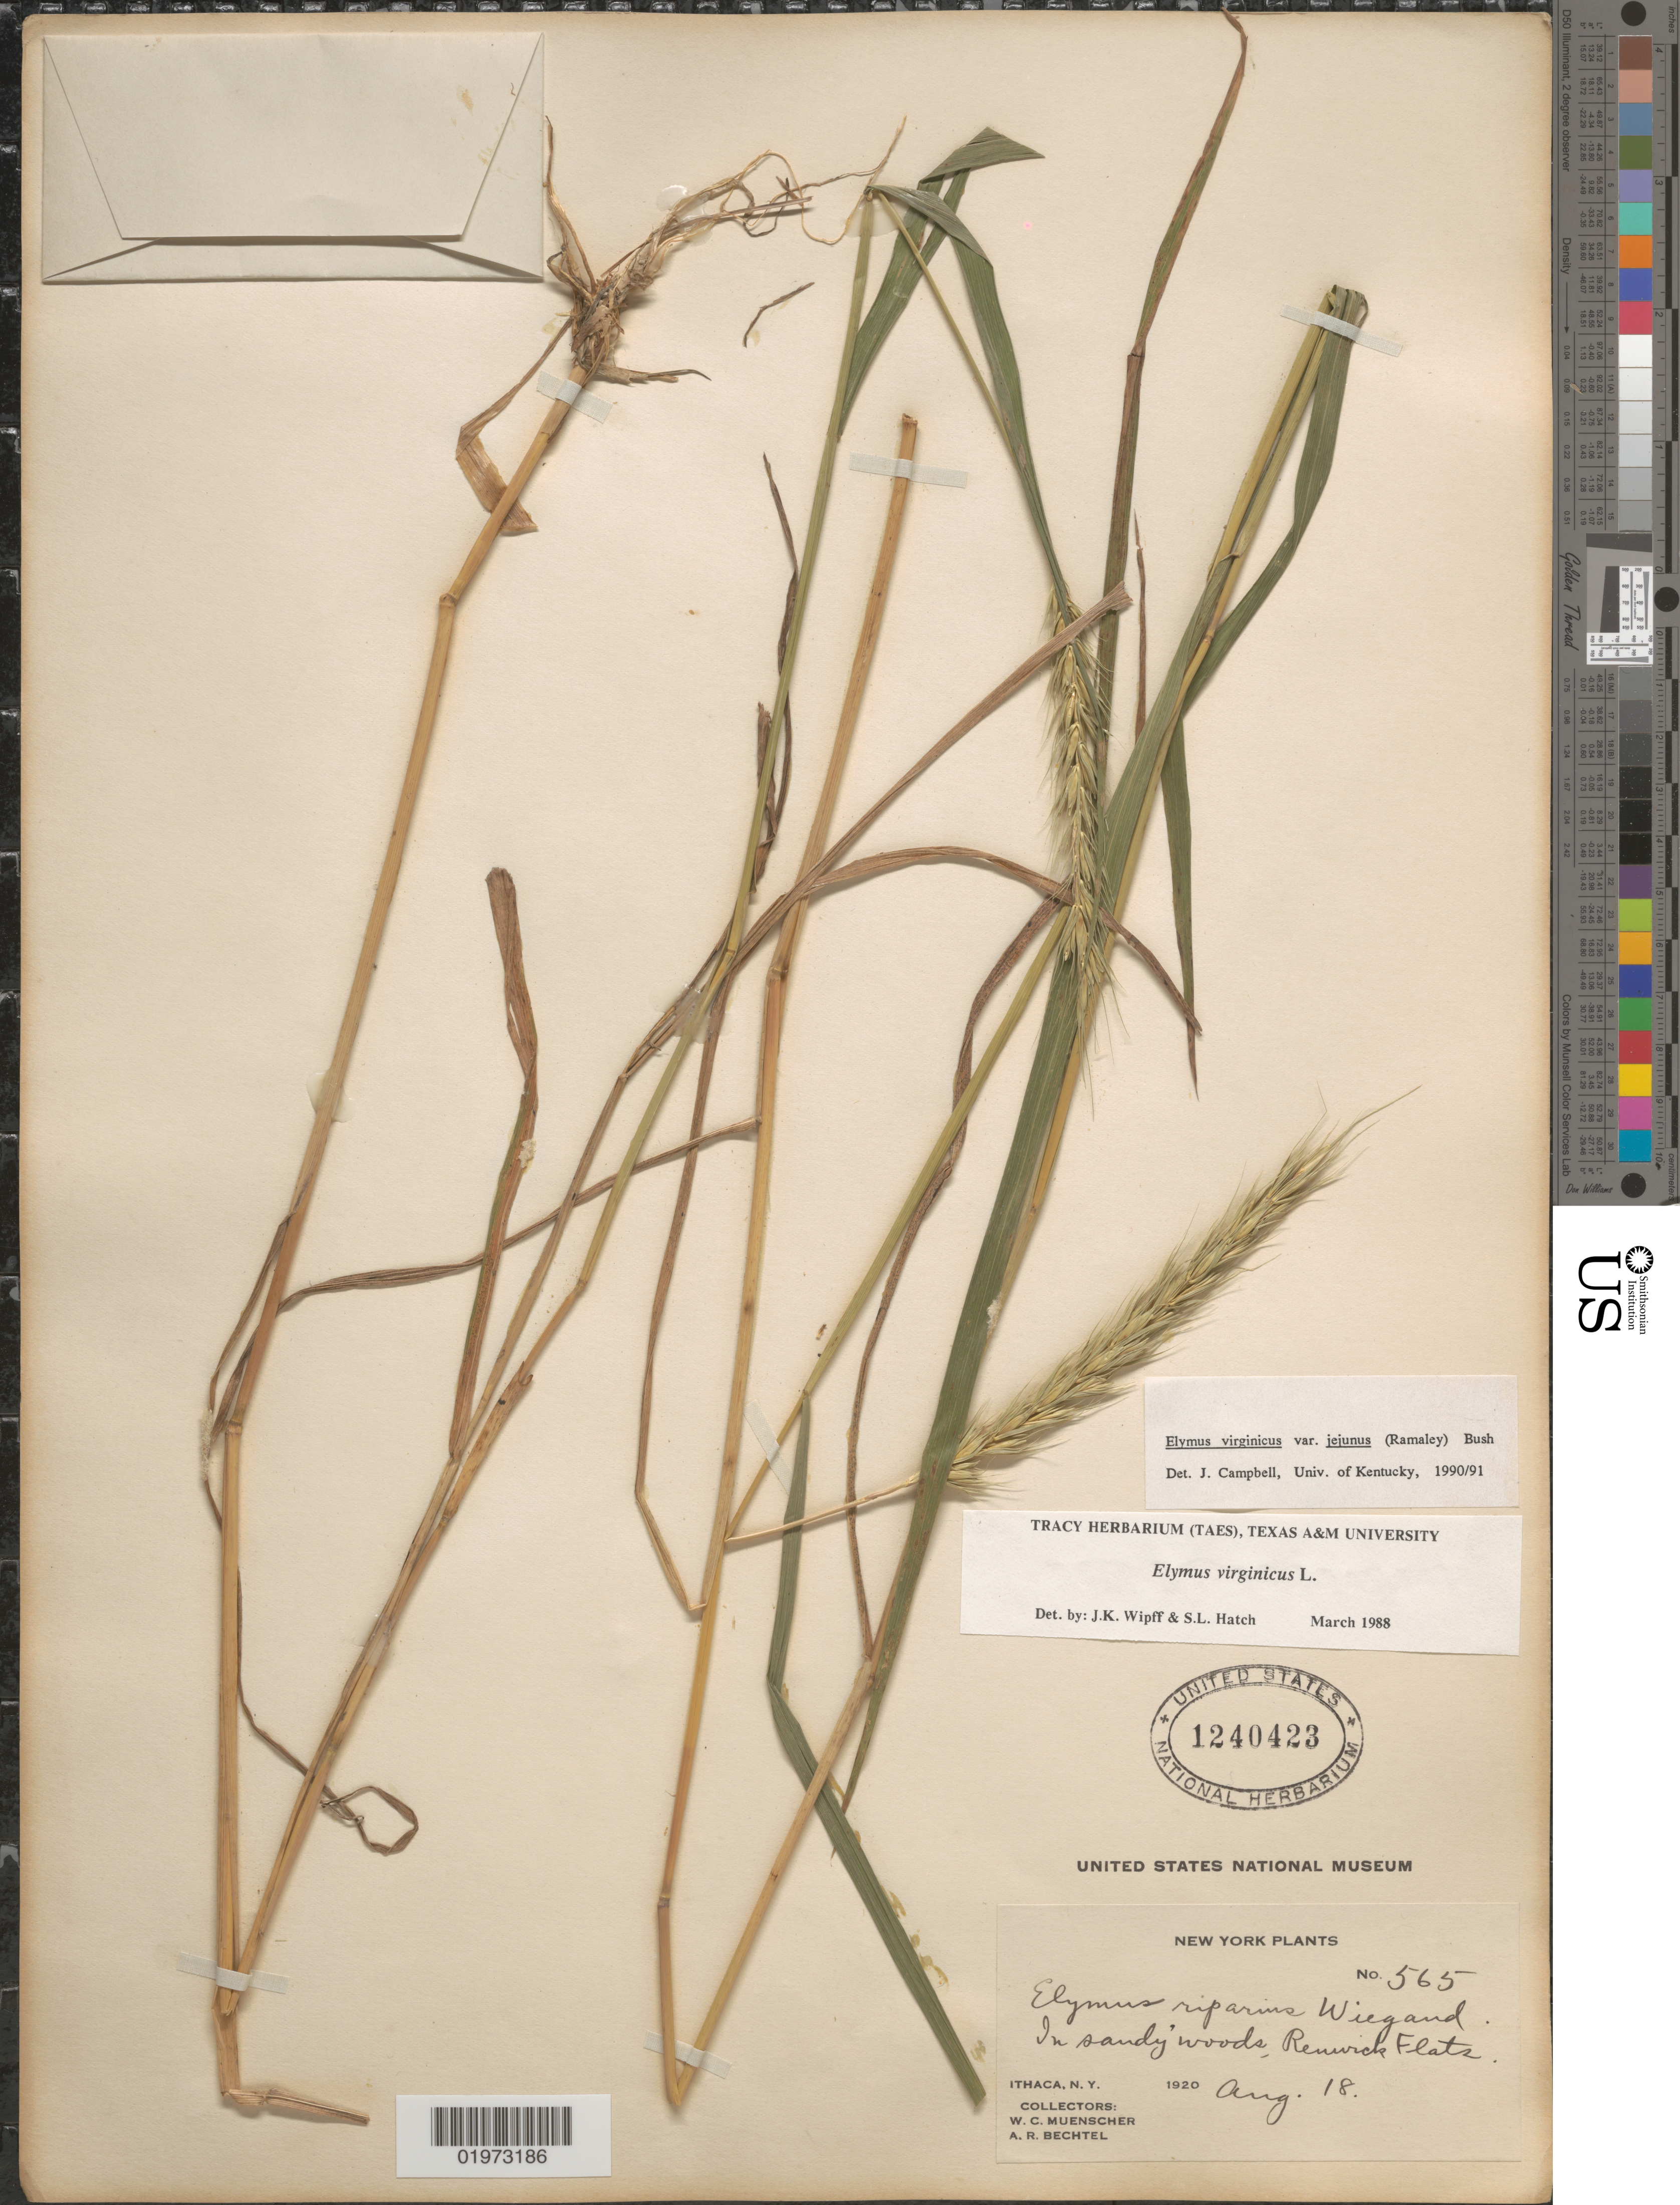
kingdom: Plantae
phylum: Tracheophyta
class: Liliopsida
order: Poales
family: Poaceae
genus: Elymus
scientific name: Elymus virginicus var. virginicus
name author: L.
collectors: W. Muenscher & A. Bechtel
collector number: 565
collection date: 1920-08-18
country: United States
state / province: New York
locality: In sandy woods, Renwick Flats. Ithaca.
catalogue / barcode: US 1240423